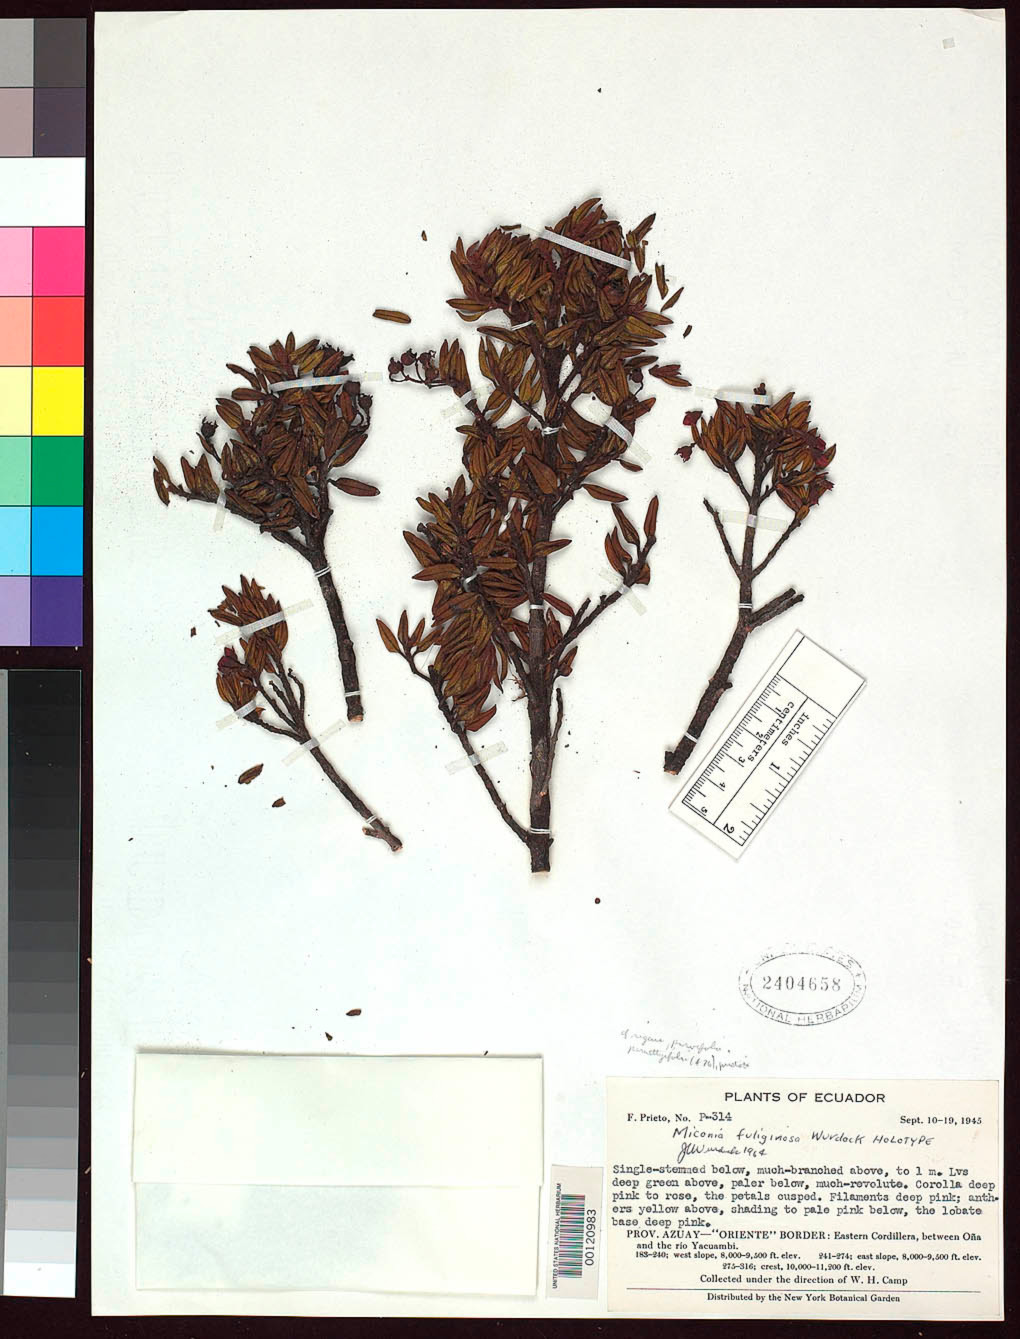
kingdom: Plantae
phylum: Tracheophyta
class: Magnoliopsida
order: Myrtales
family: Melastomataceae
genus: Miconia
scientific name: Miconia fuliginosa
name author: Wurdack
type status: Holotype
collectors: F. Prieto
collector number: P-314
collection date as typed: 10 Sep 1945 to 19 Sep 1945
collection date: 1945-09-10/1945-09-19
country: Ecuador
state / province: Azuay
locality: Oriente border, Ona-Rio Yacuambi.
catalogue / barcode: US 2404658